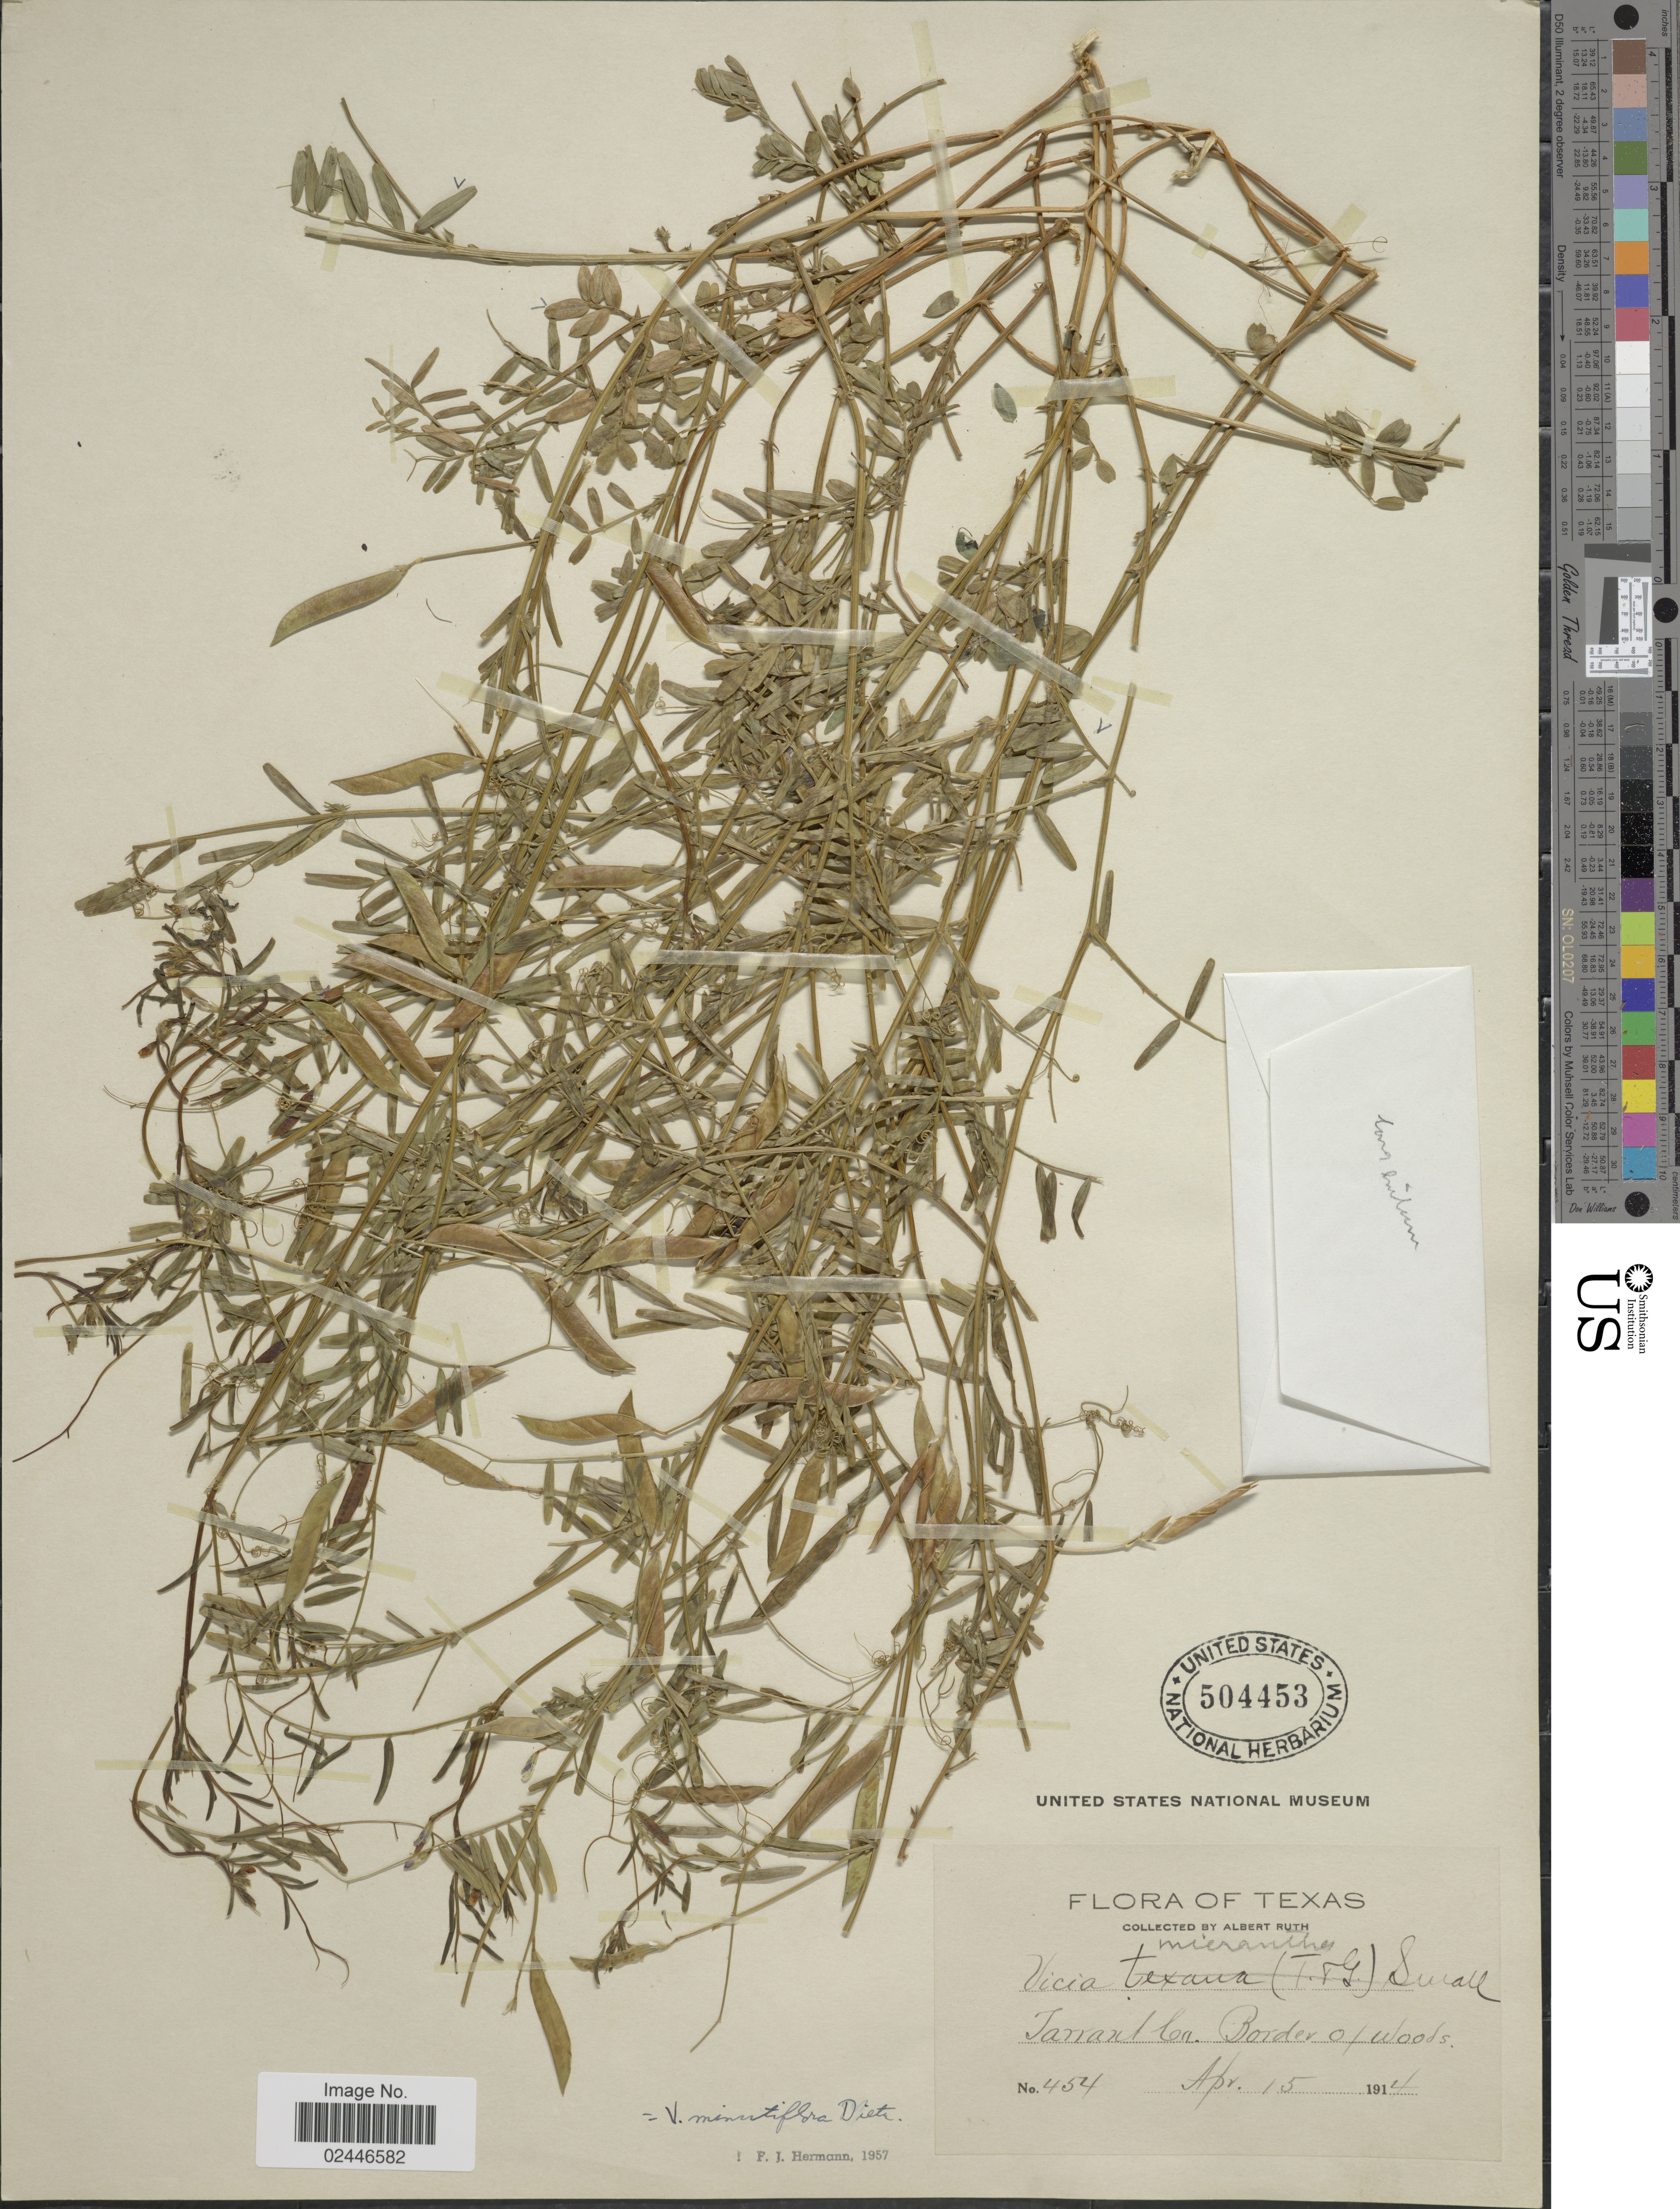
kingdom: Plantae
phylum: Tracheophyta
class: Magnoliopsida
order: Fabales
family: Fabaceae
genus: Vicia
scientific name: Vicia minutiflora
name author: D. Dietr.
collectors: A. Ruth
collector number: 454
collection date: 1914-04-15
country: United States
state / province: Texas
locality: Tarrant Co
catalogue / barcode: US 504453